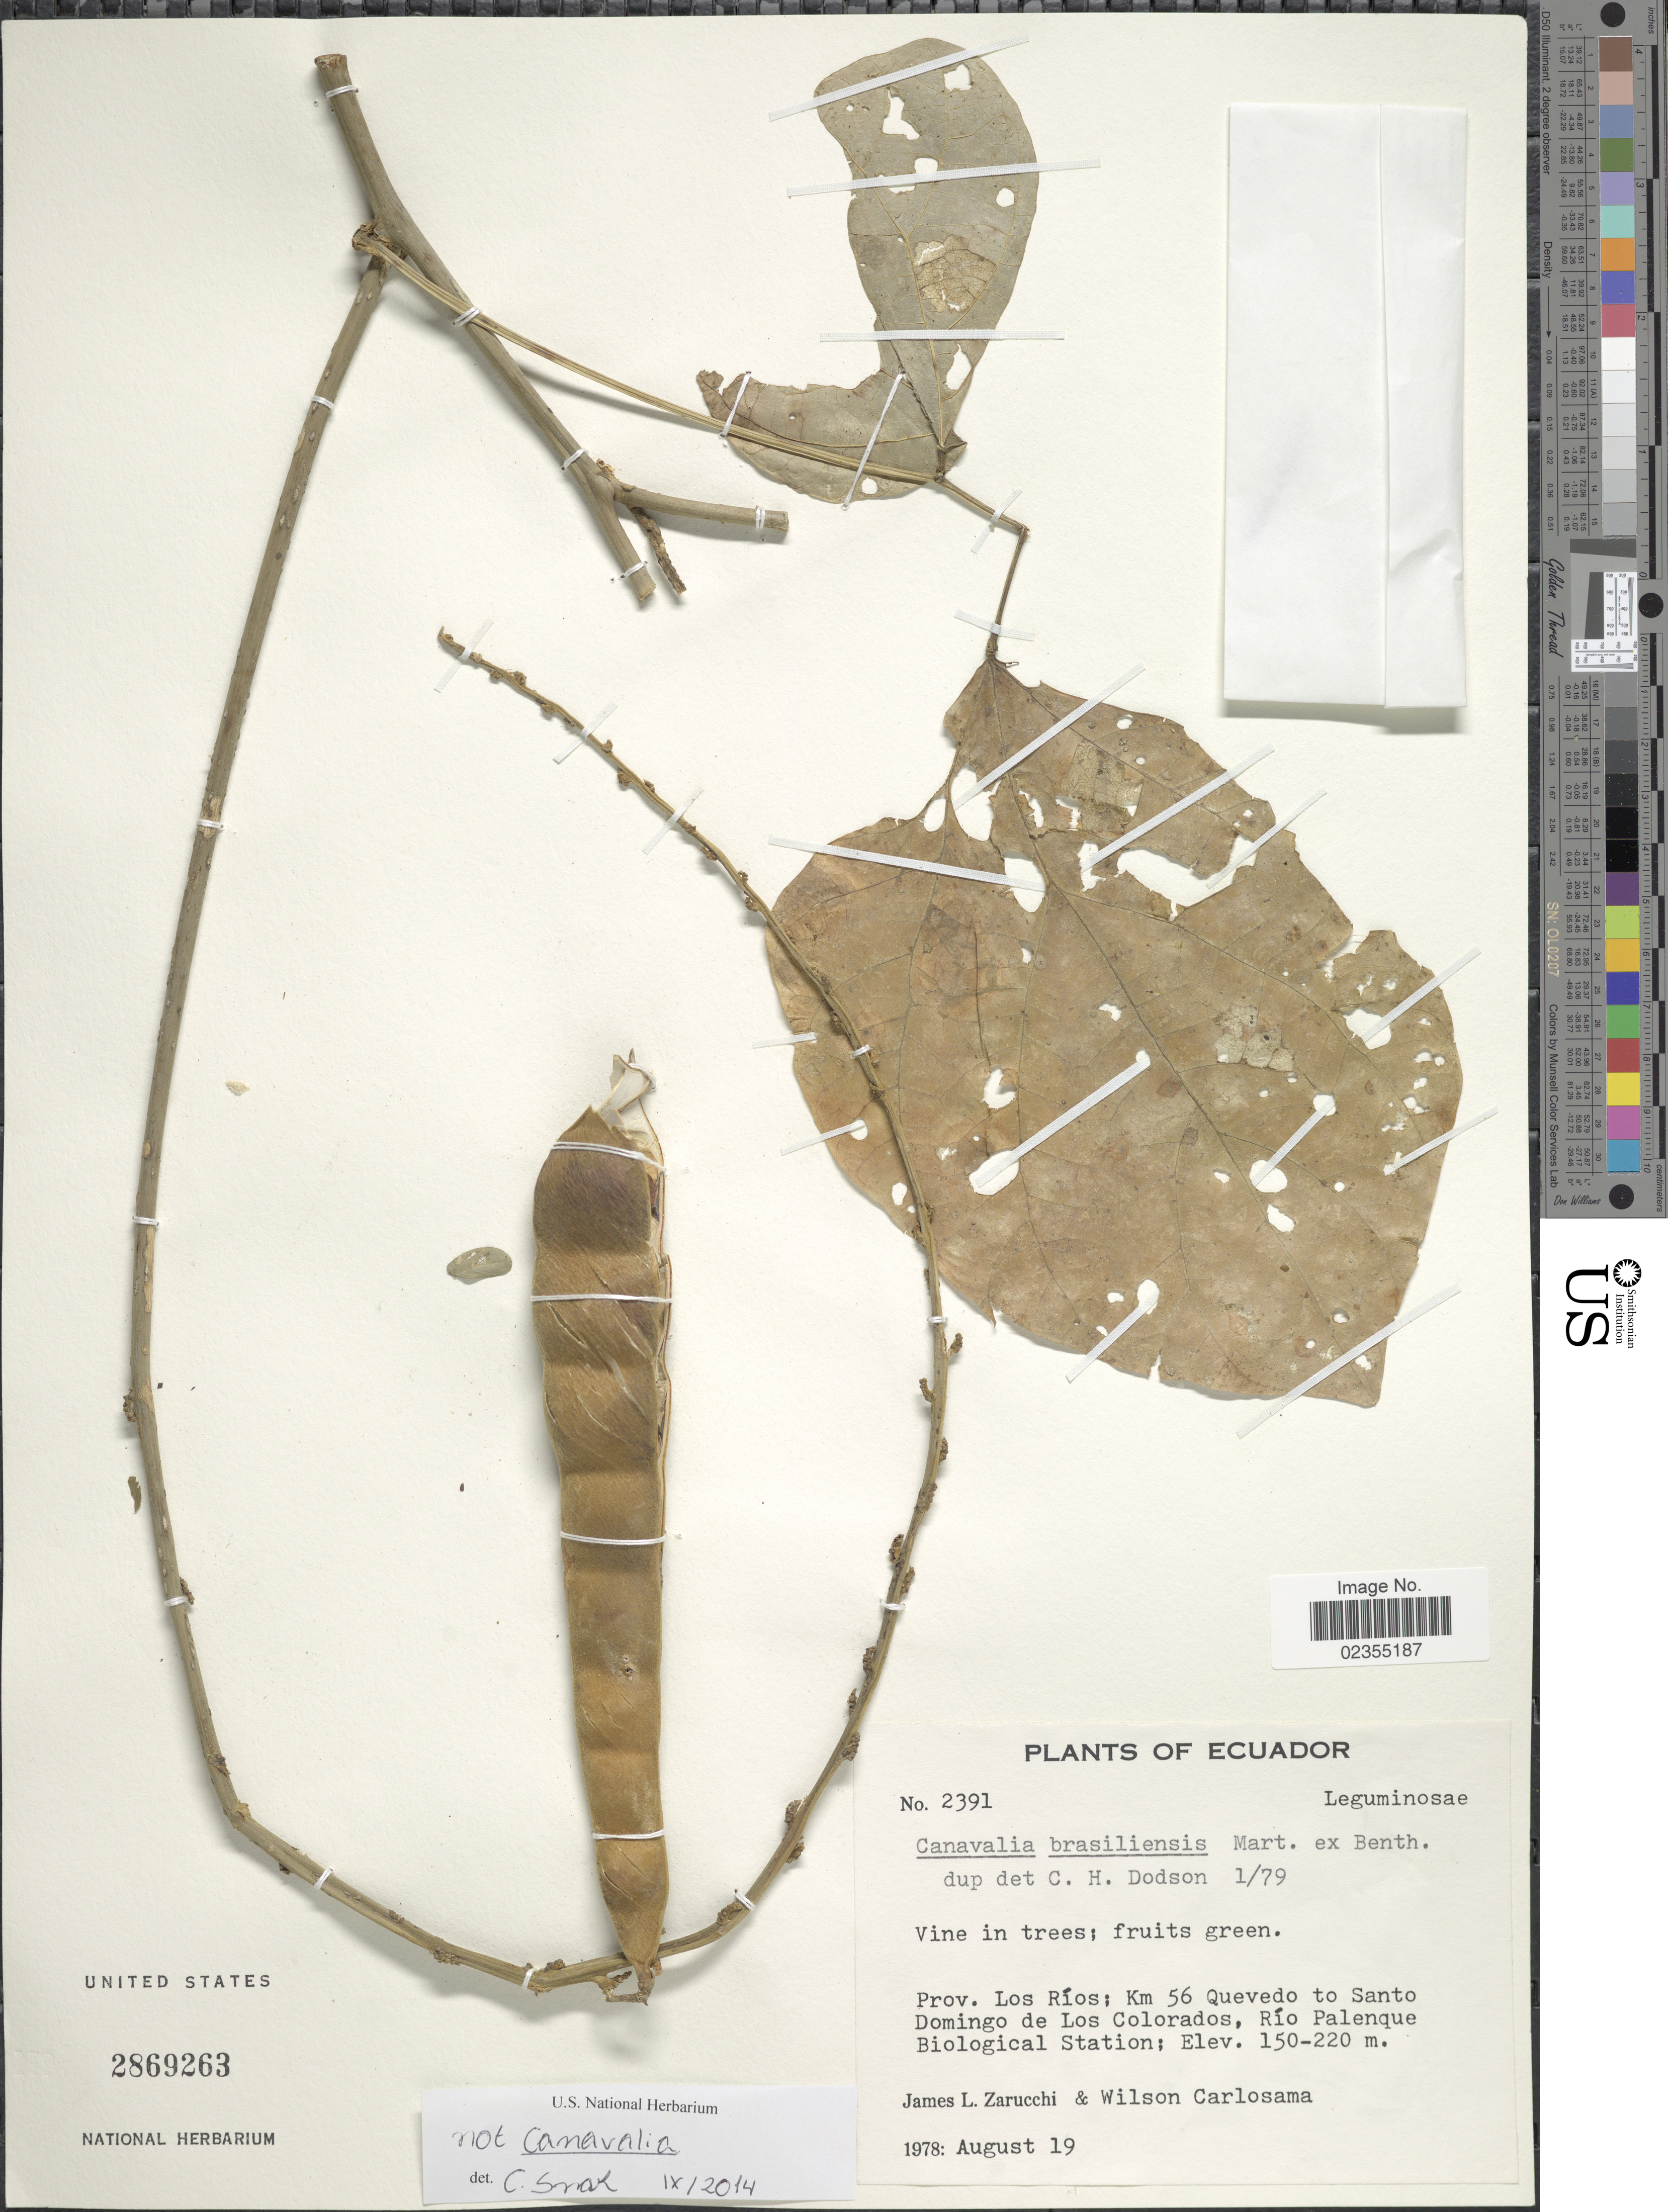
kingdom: Plantae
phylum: Tracheophyta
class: Magnoliopsida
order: Fabales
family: Fabaceae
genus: Dioclea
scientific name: Dioclea sp.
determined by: Mansano, V. F.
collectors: J. L. Zarucchi & W. Carlosama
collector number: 2391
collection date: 1978-08-19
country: Ecuador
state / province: Los Ríos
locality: Km 56 Quevedo to Santo Domingo de Los Colorados, Río Palenque Biological Station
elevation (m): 150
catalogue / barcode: US 2869263